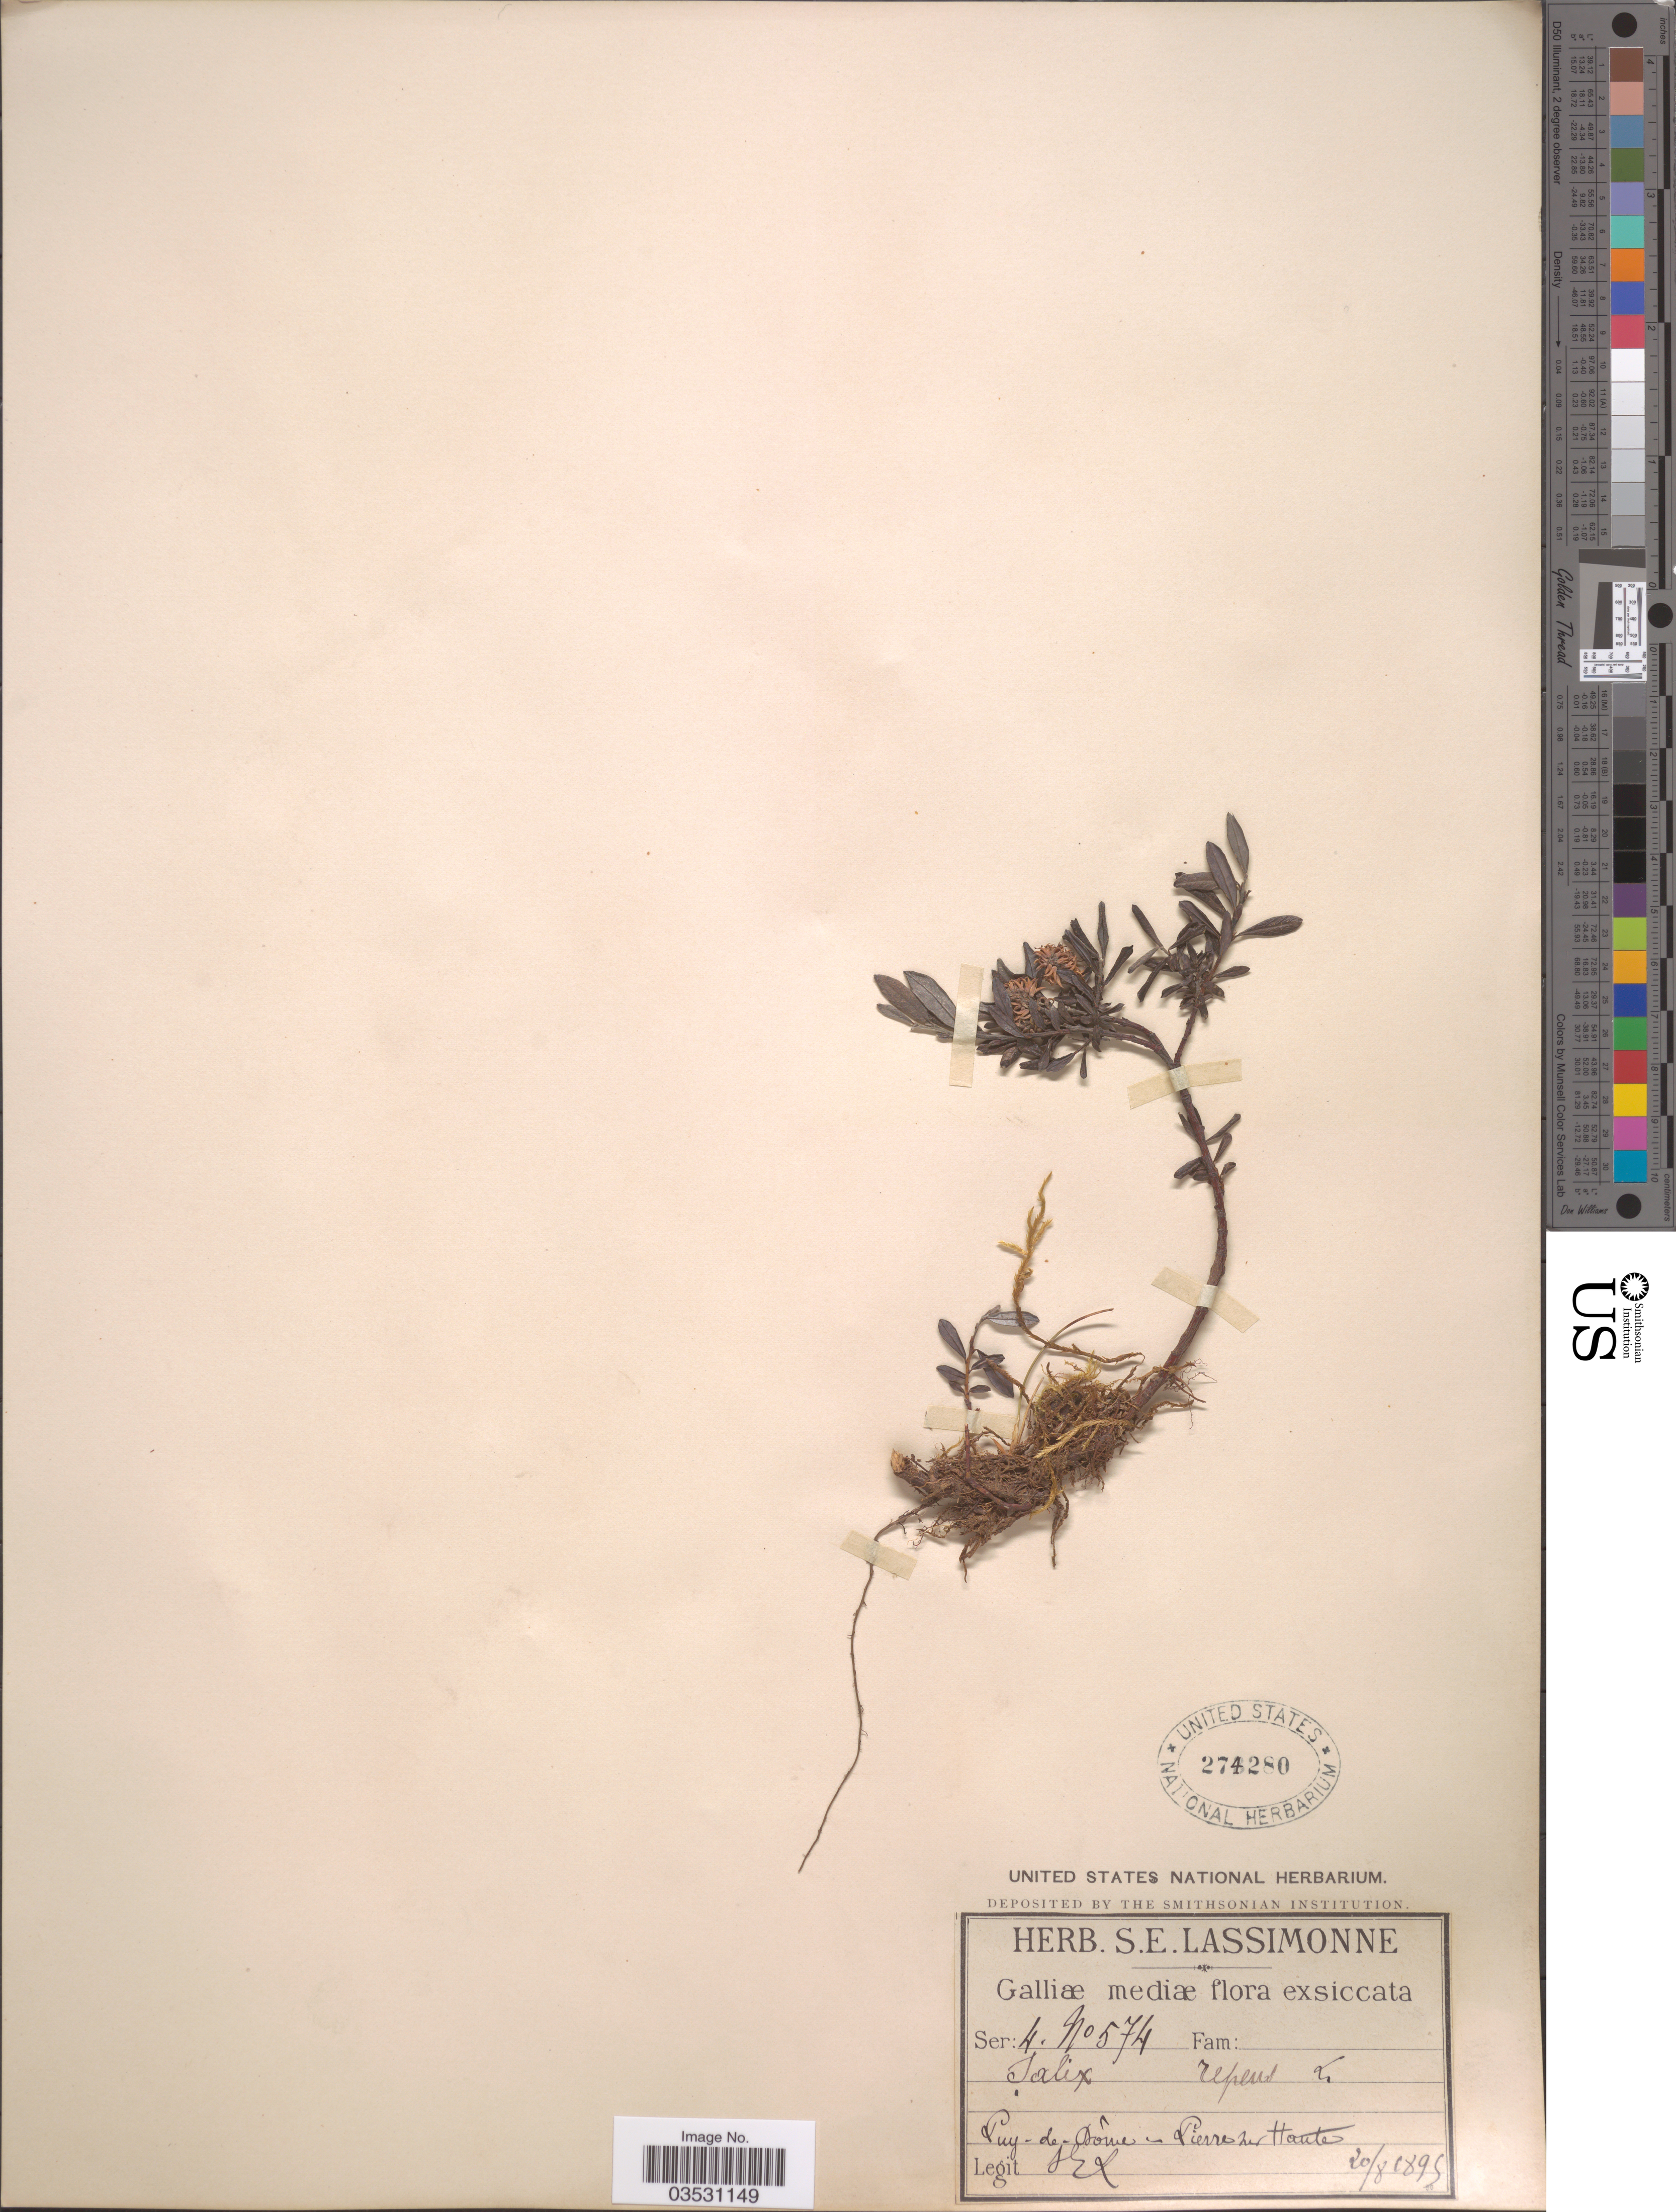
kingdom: Plantae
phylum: Tracheophyta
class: Magnoliopsida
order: Malpighiales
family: Salicaceae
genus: Salix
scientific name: Salix repens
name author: L.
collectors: S. Lassimonne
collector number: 574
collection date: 1895-08-20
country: France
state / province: Auvergne-Rhône-Alpes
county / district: Puy-de-Dôme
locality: Puy-de-Dôme - Pierre sur Haute.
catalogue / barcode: US 274280